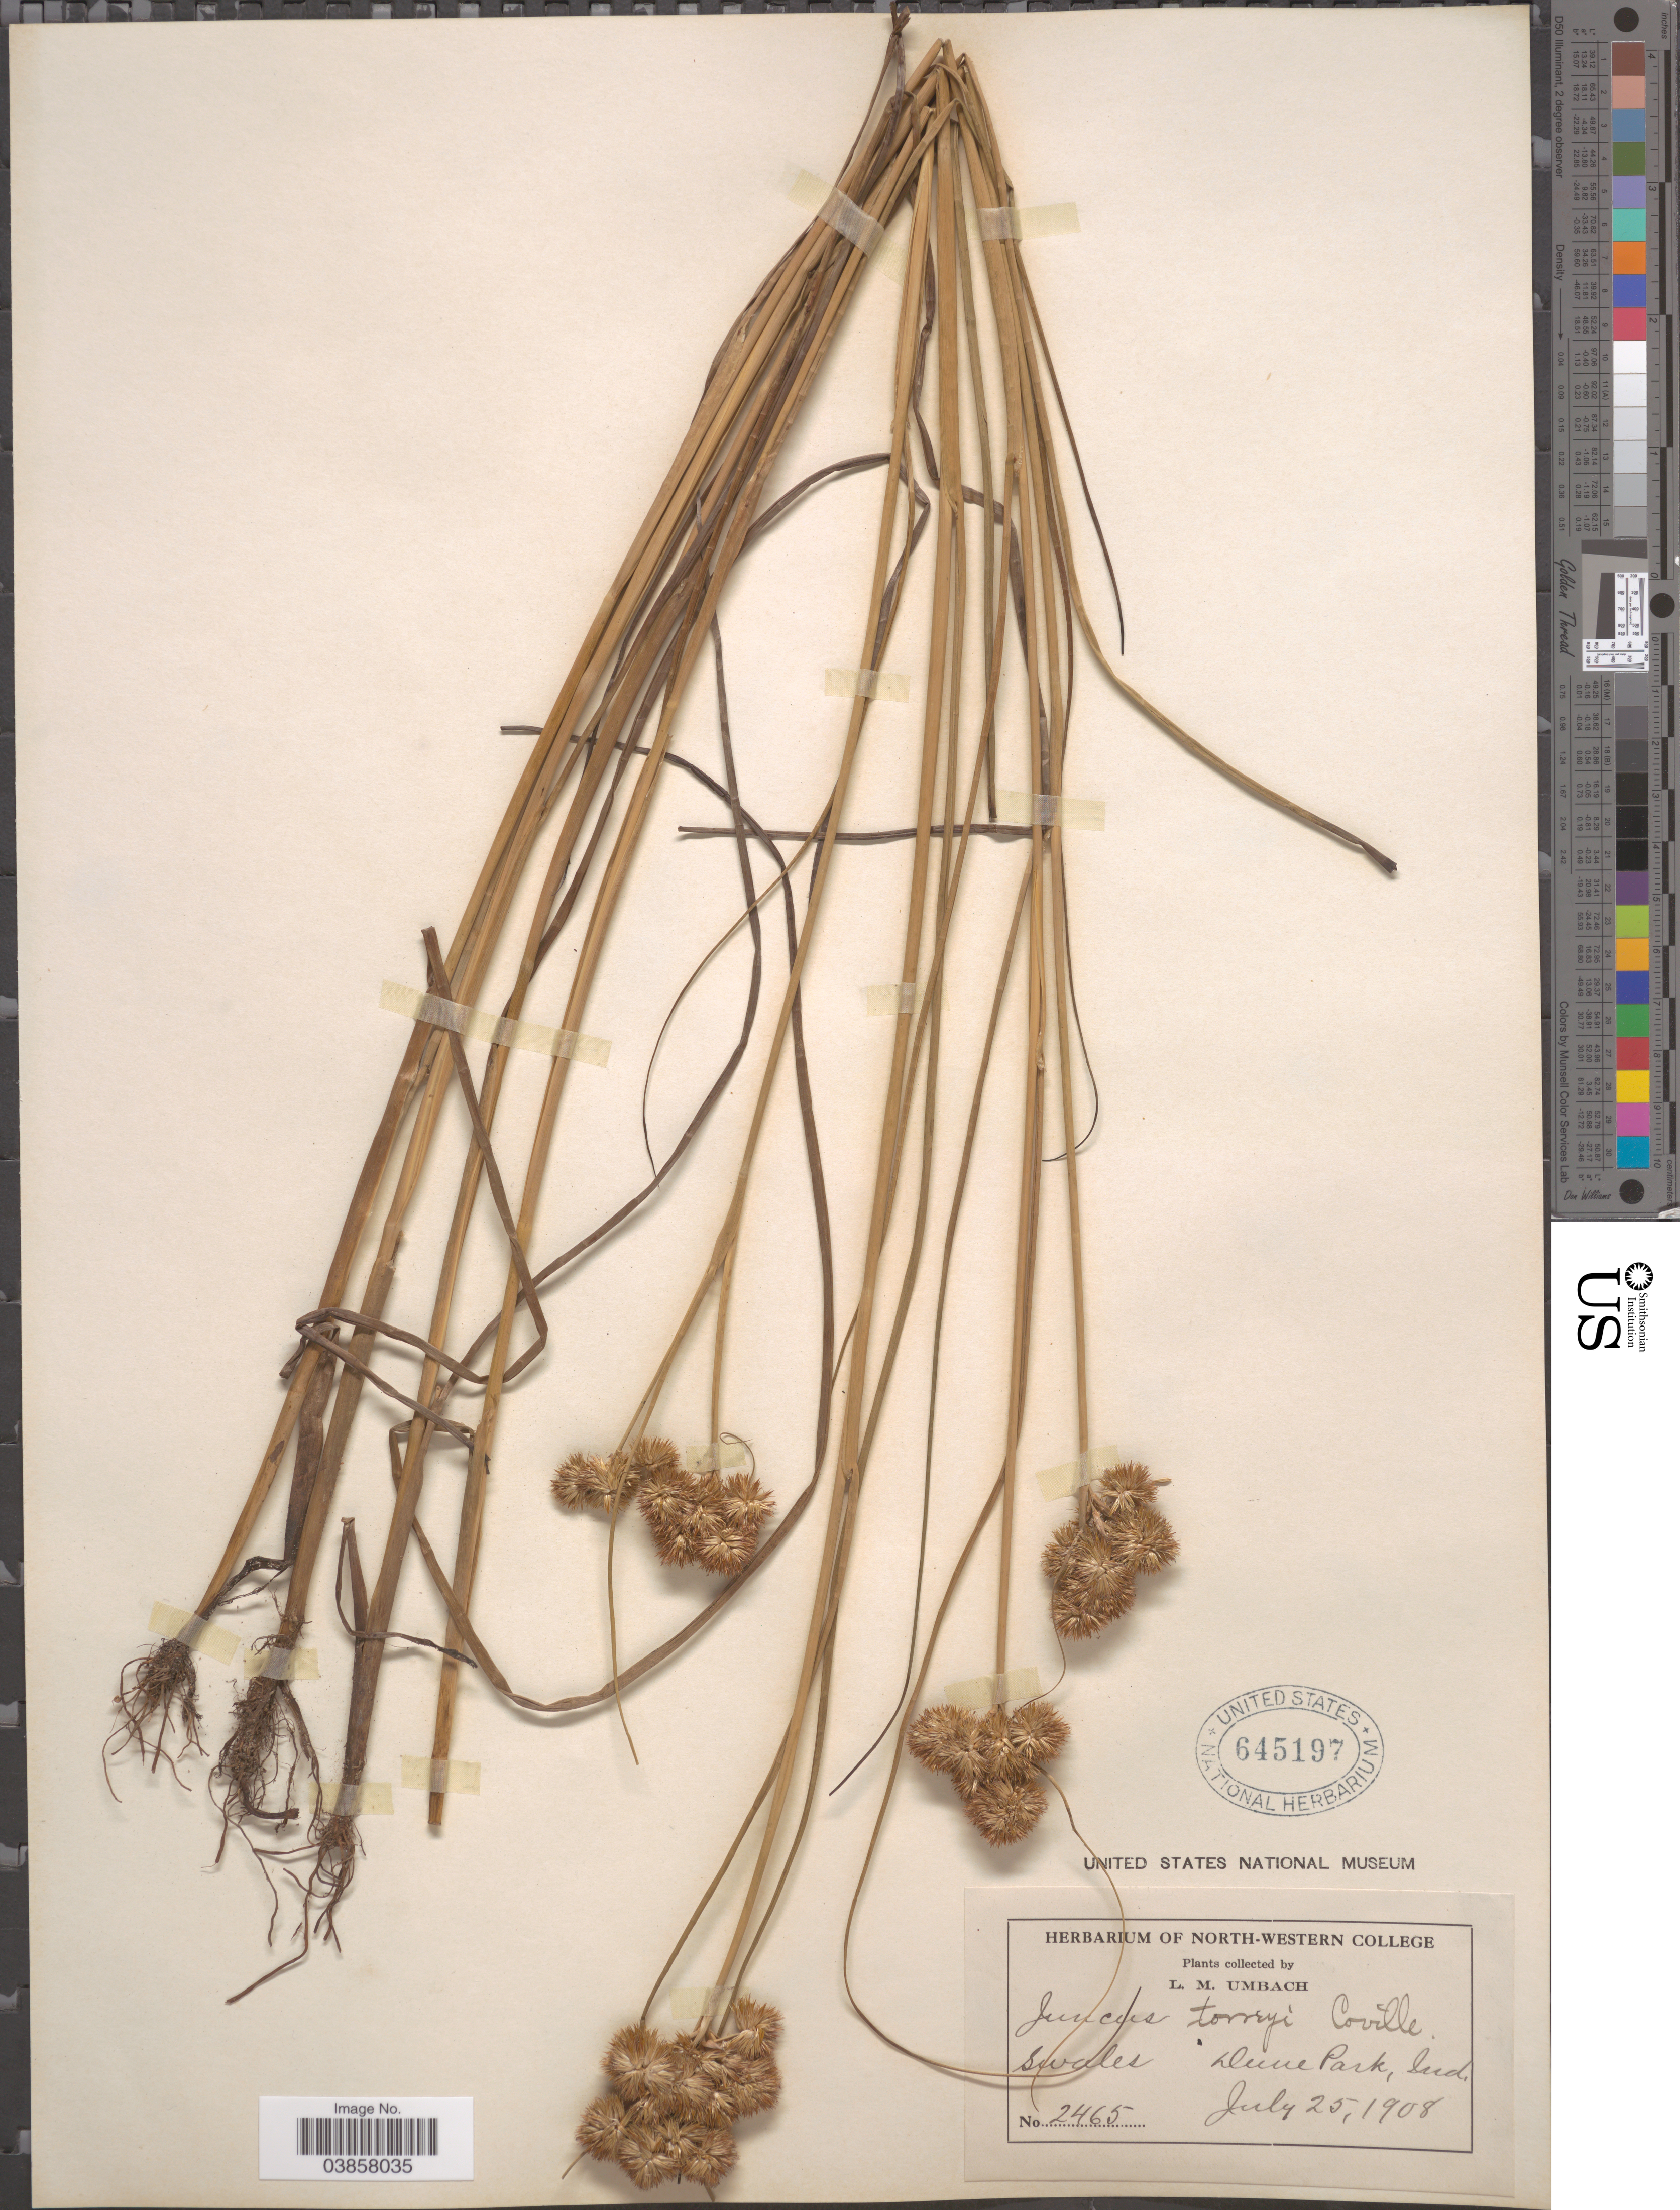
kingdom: Plantae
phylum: Tracheophyta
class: Liliopsida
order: Poales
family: Juncaceae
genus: Juncus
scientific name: Juncus torreyi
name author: Coville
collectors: L. M. Umbach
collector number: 2465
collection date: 1908-07-25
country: United States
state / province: Indiana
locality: Dune Park.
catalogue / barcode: US 645197